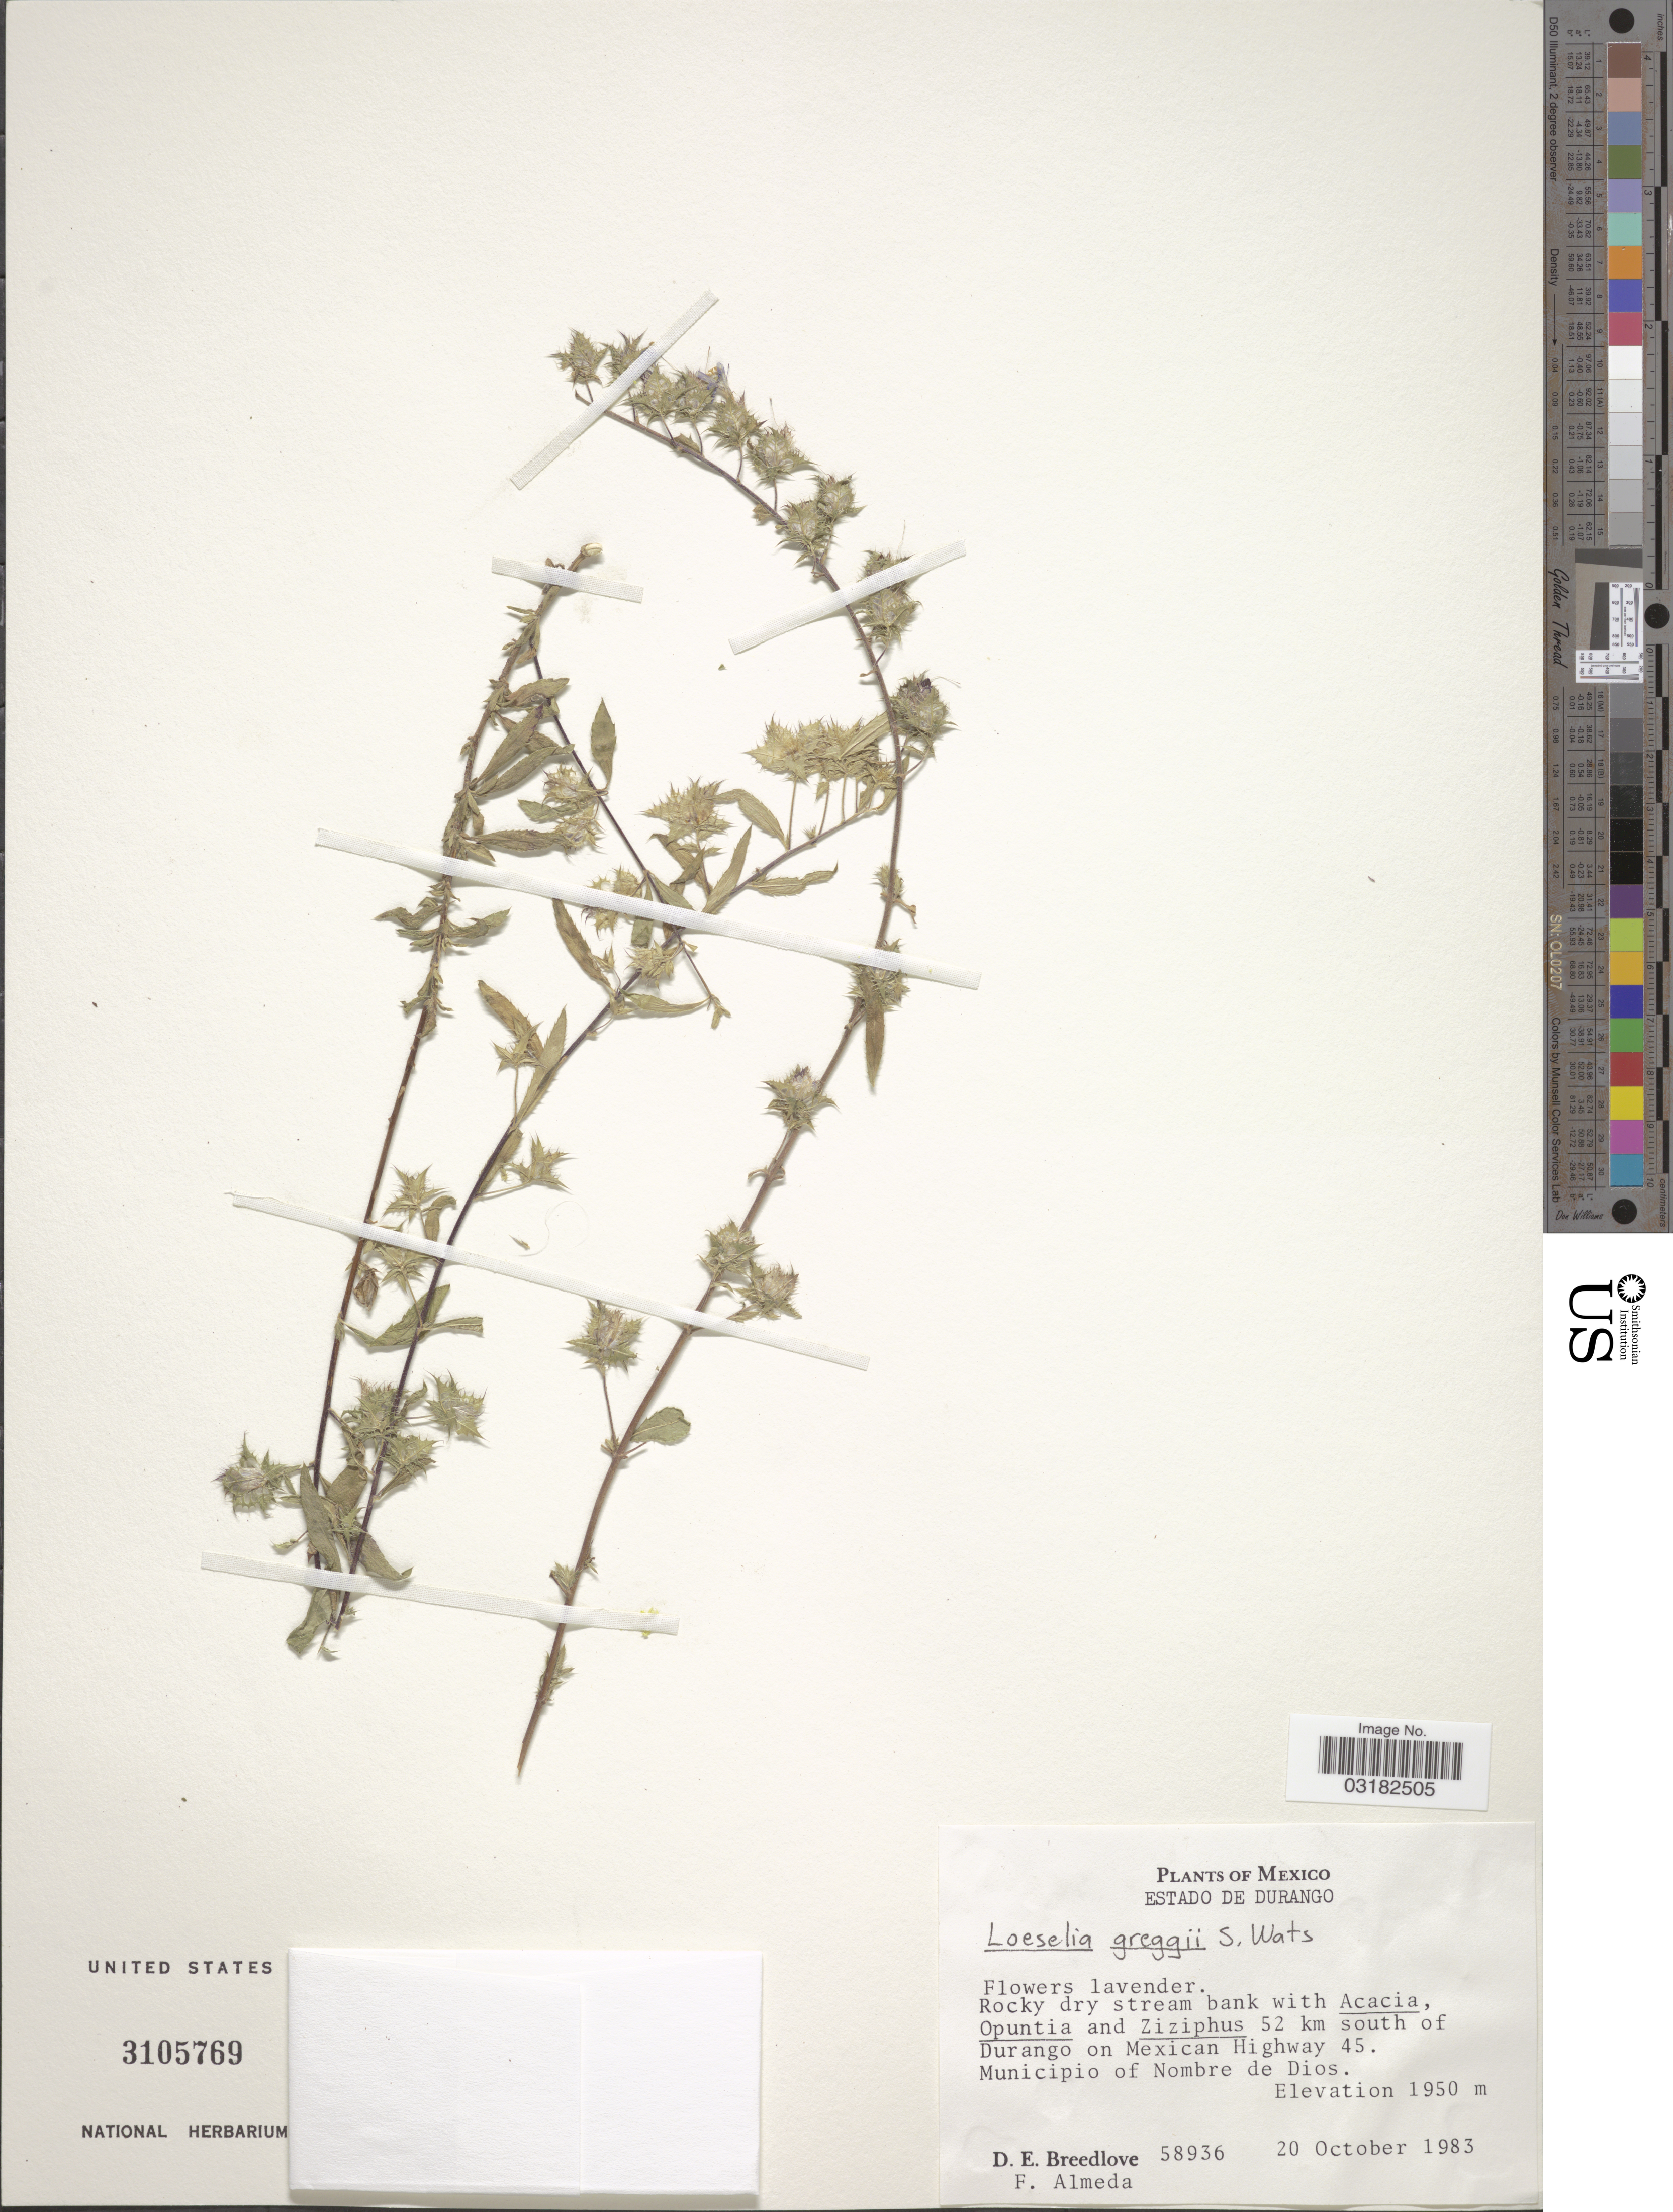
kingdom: Plantae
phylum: Tracheophyta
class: Magnoliopsida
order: Ericales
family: Polemoniaceae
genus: Loeselia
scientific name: Loeselia greggii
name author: S. Watson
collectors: D. E. Breedlove & F. Almeda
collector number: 58936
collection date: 1983-10-20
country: Mexico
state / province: Durango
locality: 52 km south of Durango on Mexican Highway 45. Municipio of Nombre de Dios.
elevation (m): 1950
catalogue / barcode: US 3105769